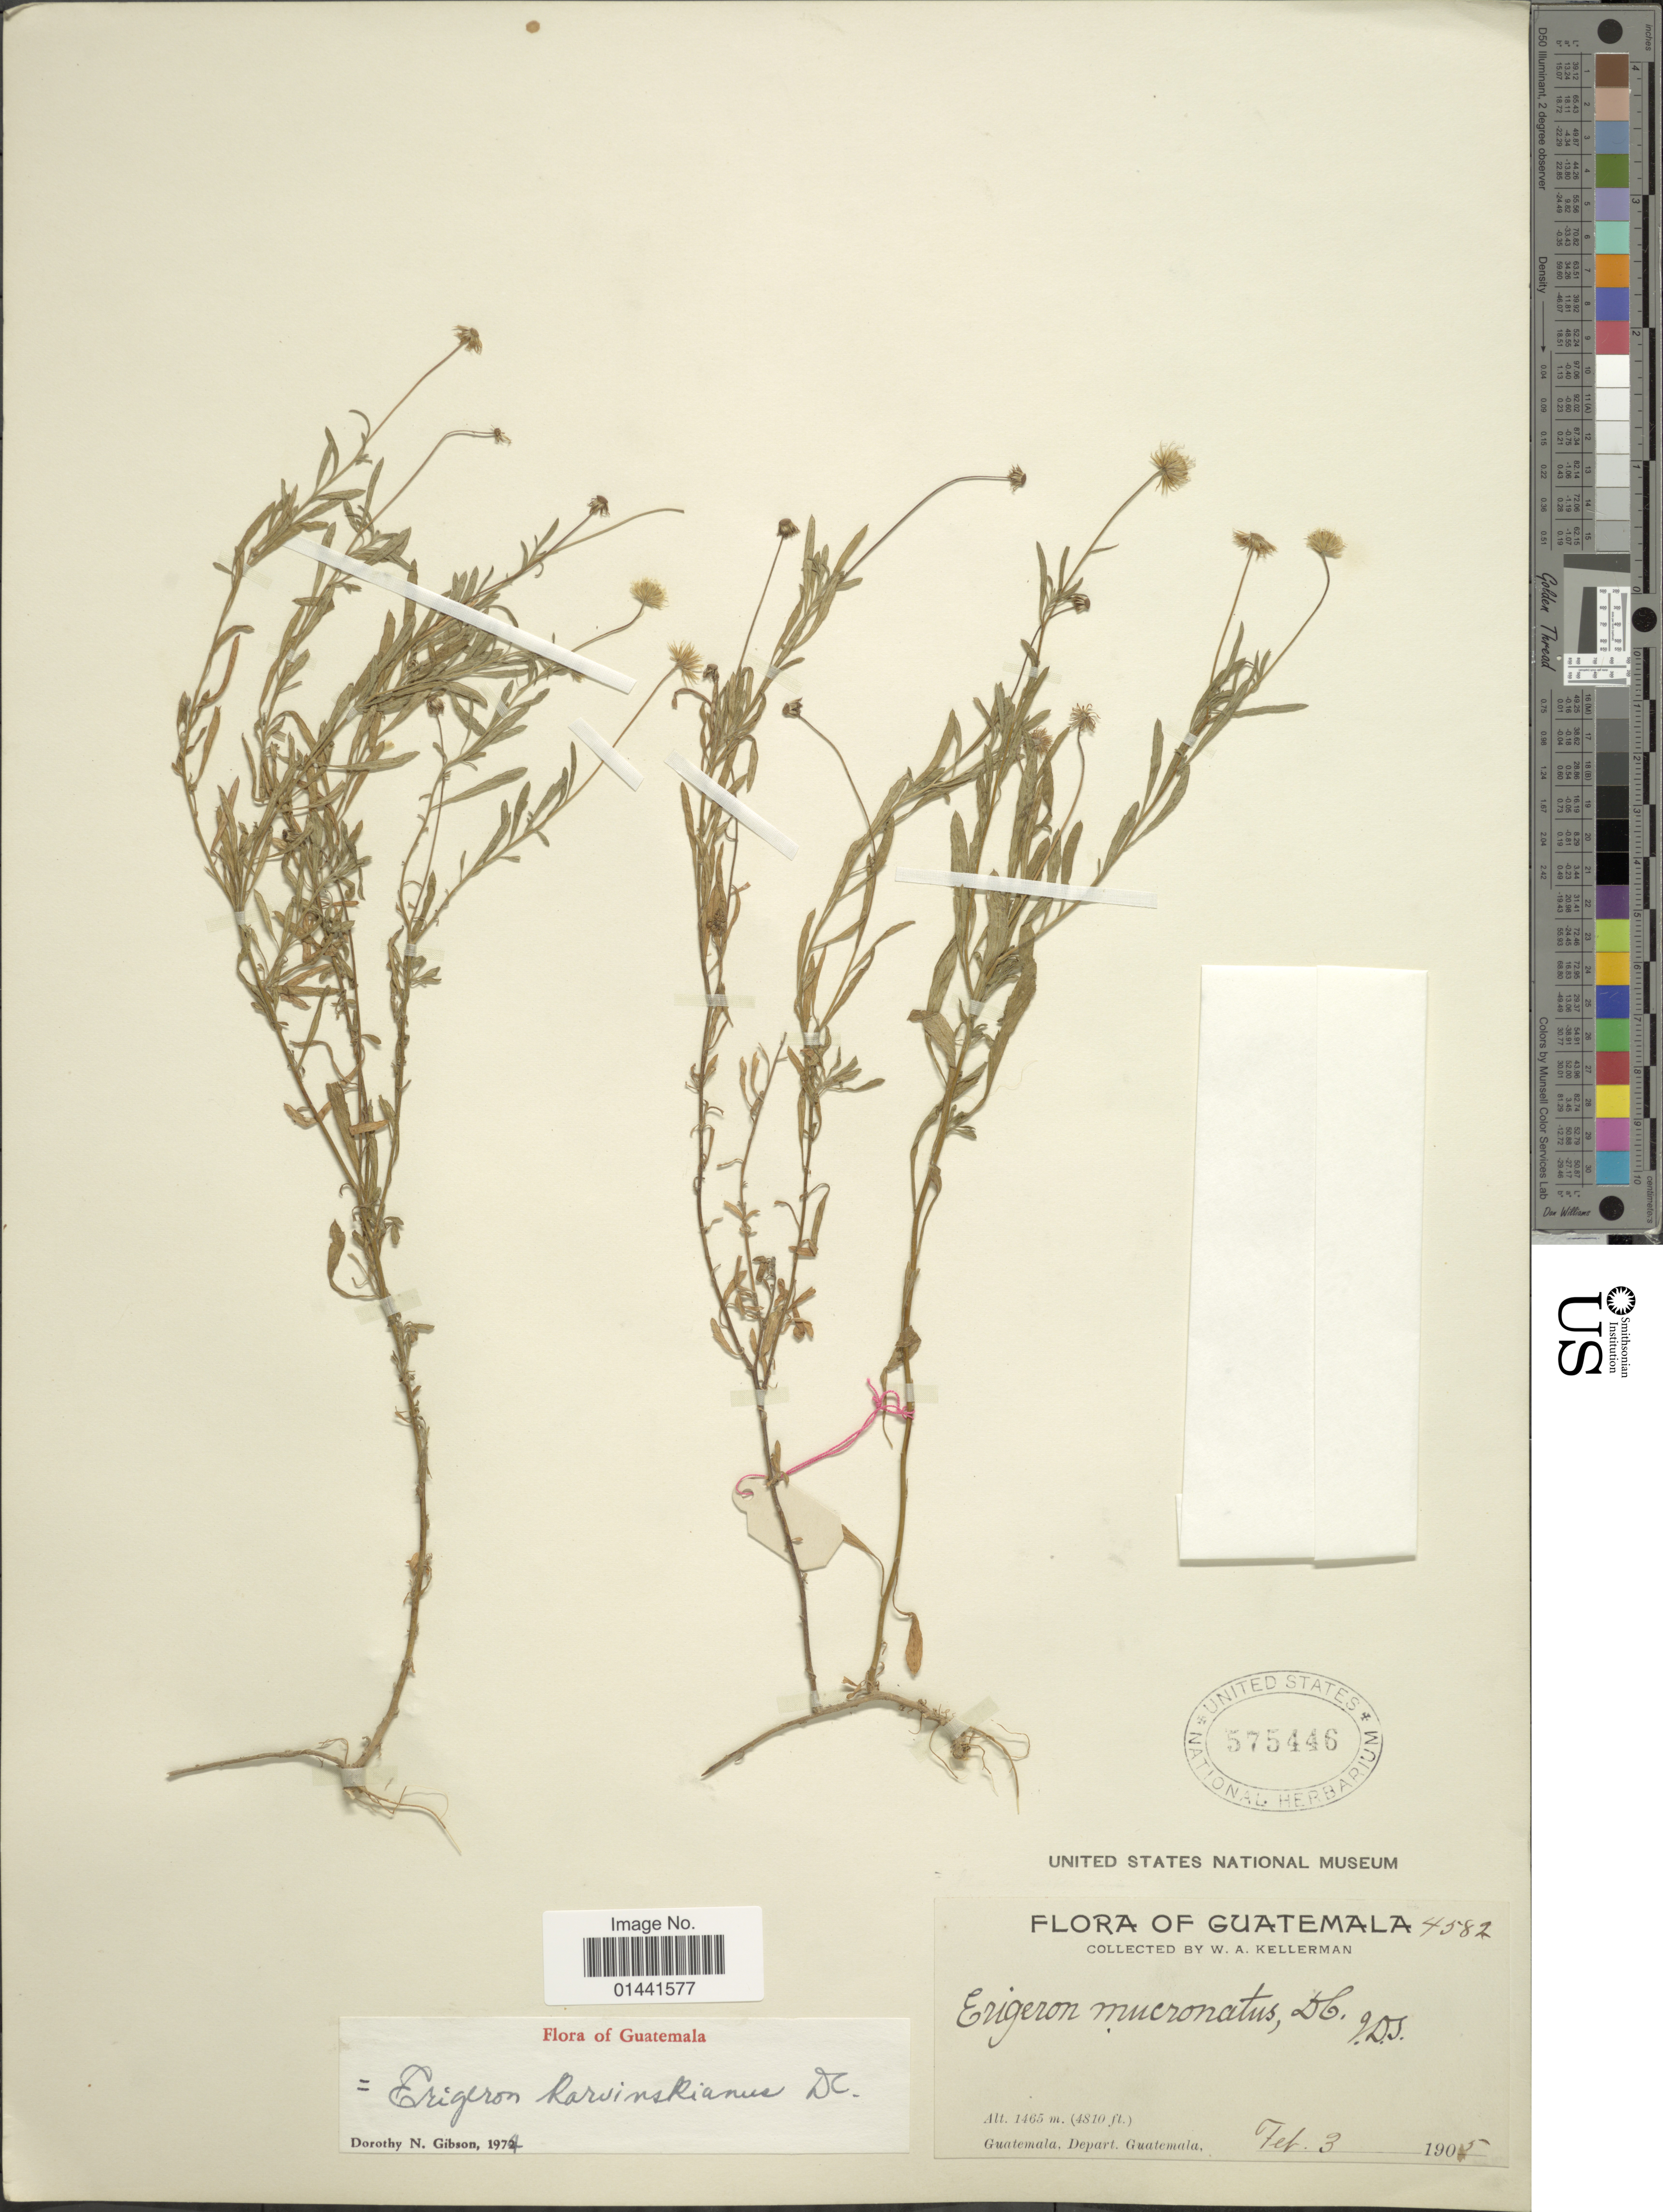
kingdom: Plantae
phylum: Tracheophyta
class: Magnoliopsida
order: Asterales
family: Asteraceae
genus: Erigeron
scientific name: Erigeron karvinskianus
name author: DC.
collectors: W. Kellerman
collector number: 4582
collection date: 1905-02-03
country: Guatemala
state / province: Guatemala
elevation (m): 1465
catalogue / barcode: US 575446